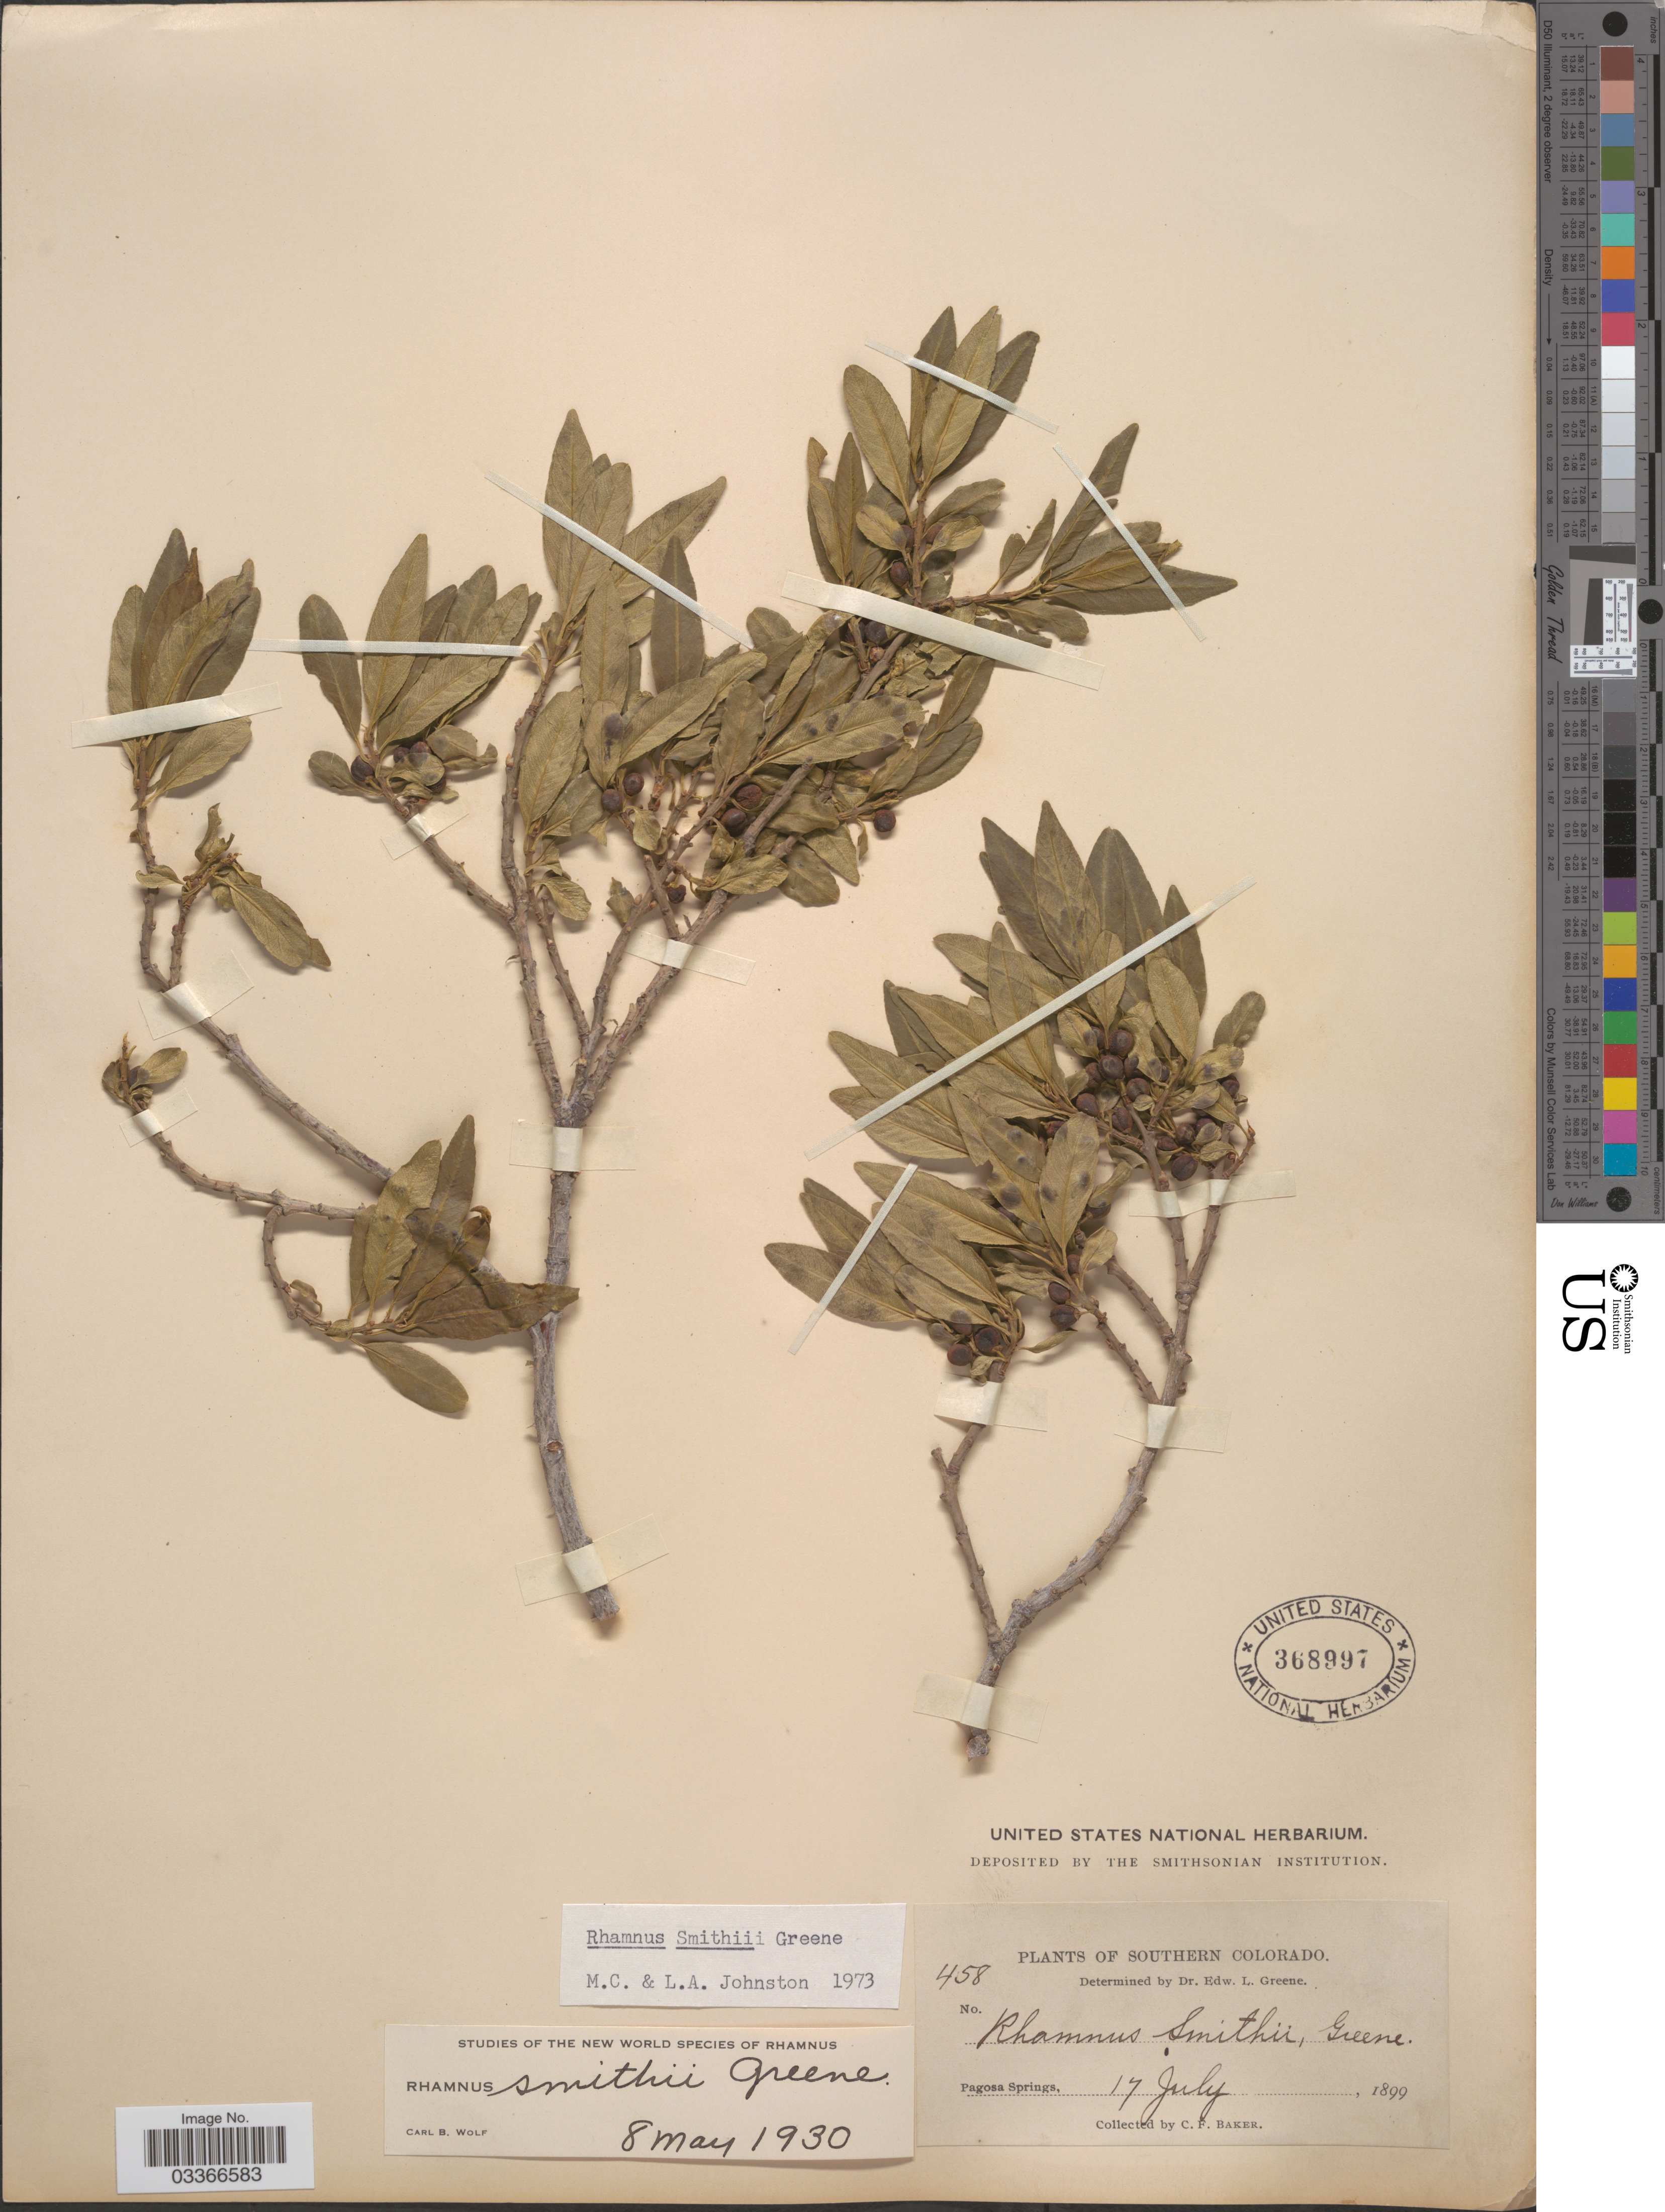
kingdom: Plantae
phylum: Tracheophyta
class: Magnoliopsida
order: Rosales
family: Rhamnaceae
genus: Rhamnus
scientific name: Rhamnus smithii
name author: Greene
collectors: C. F. Baker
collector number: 458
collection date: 1899-07-17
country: United States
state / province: Colorado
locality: Southern Colorado. Pagosa Springs.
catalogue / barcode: US 368997